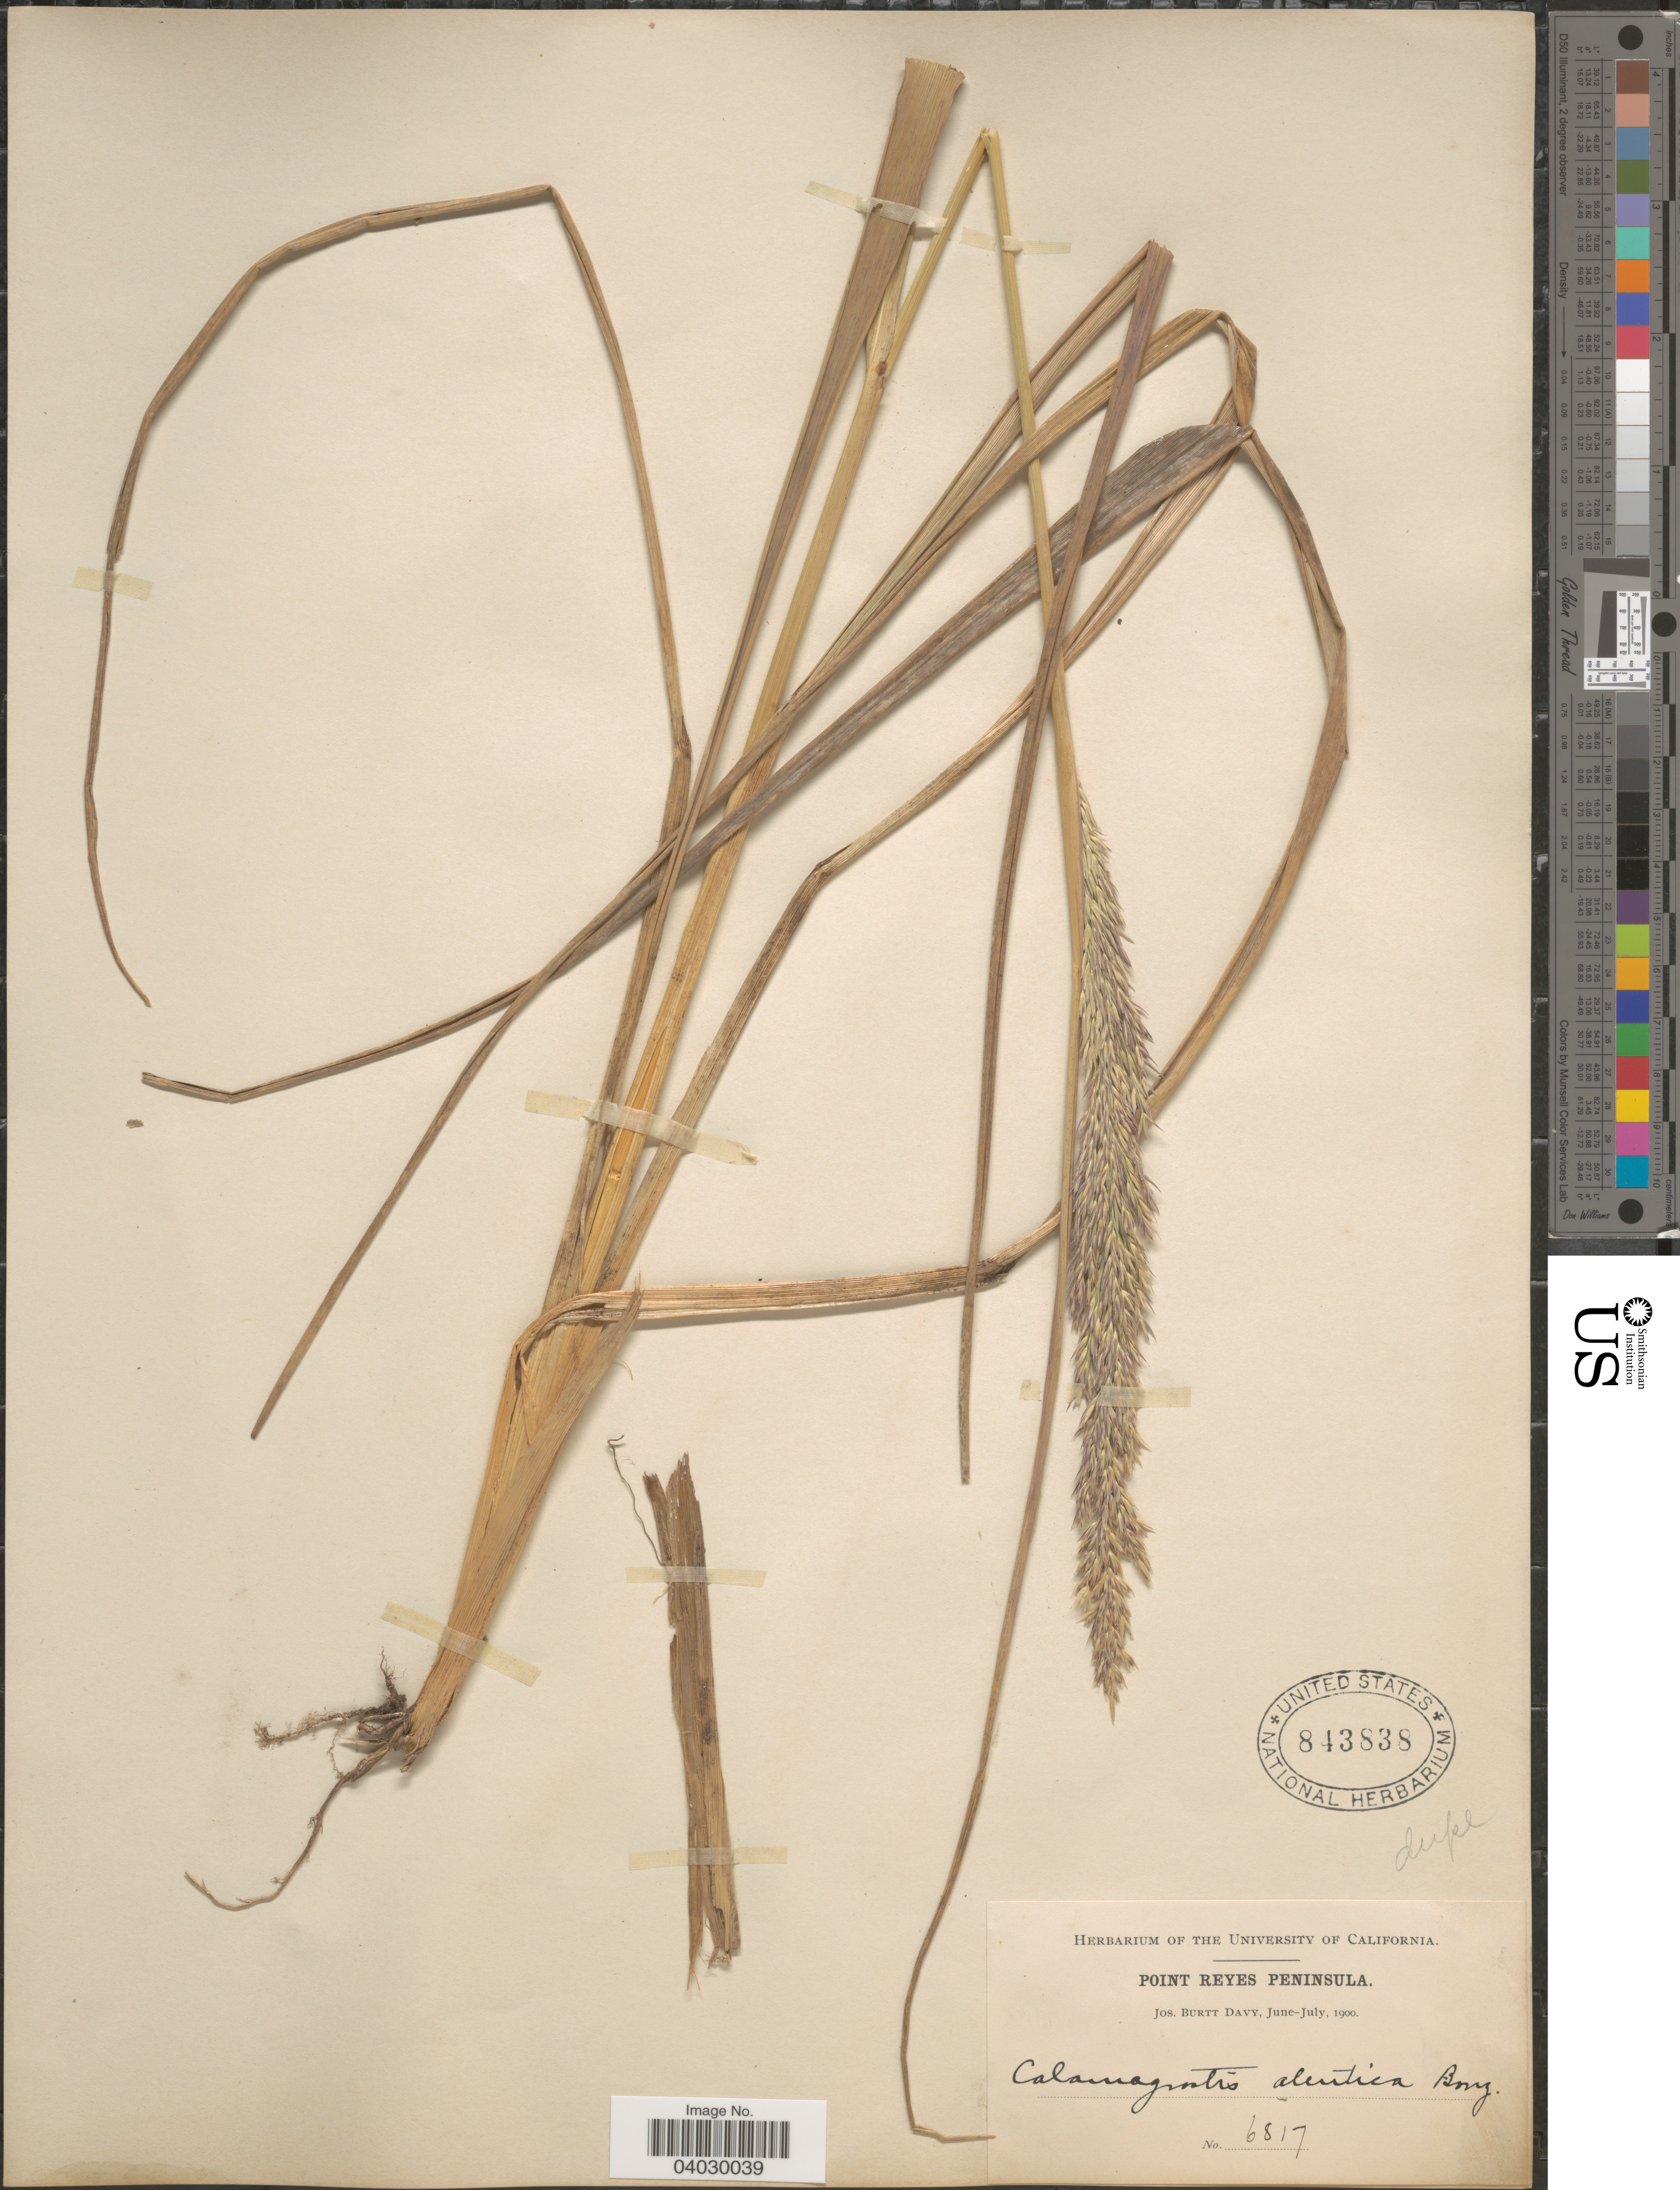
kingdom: Plantae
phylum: Tracheophyta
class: Liliopsida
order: Poales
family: Poaceae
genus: Calamagrostis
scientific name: Calamagrostis nutkaensis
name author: (J. Presl) Steud.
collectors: J. Burtt Davy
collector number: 6817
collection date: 1900-06/1900-07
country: United States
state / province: California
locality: Point Reyes Peninsula.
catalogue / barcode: US 843838